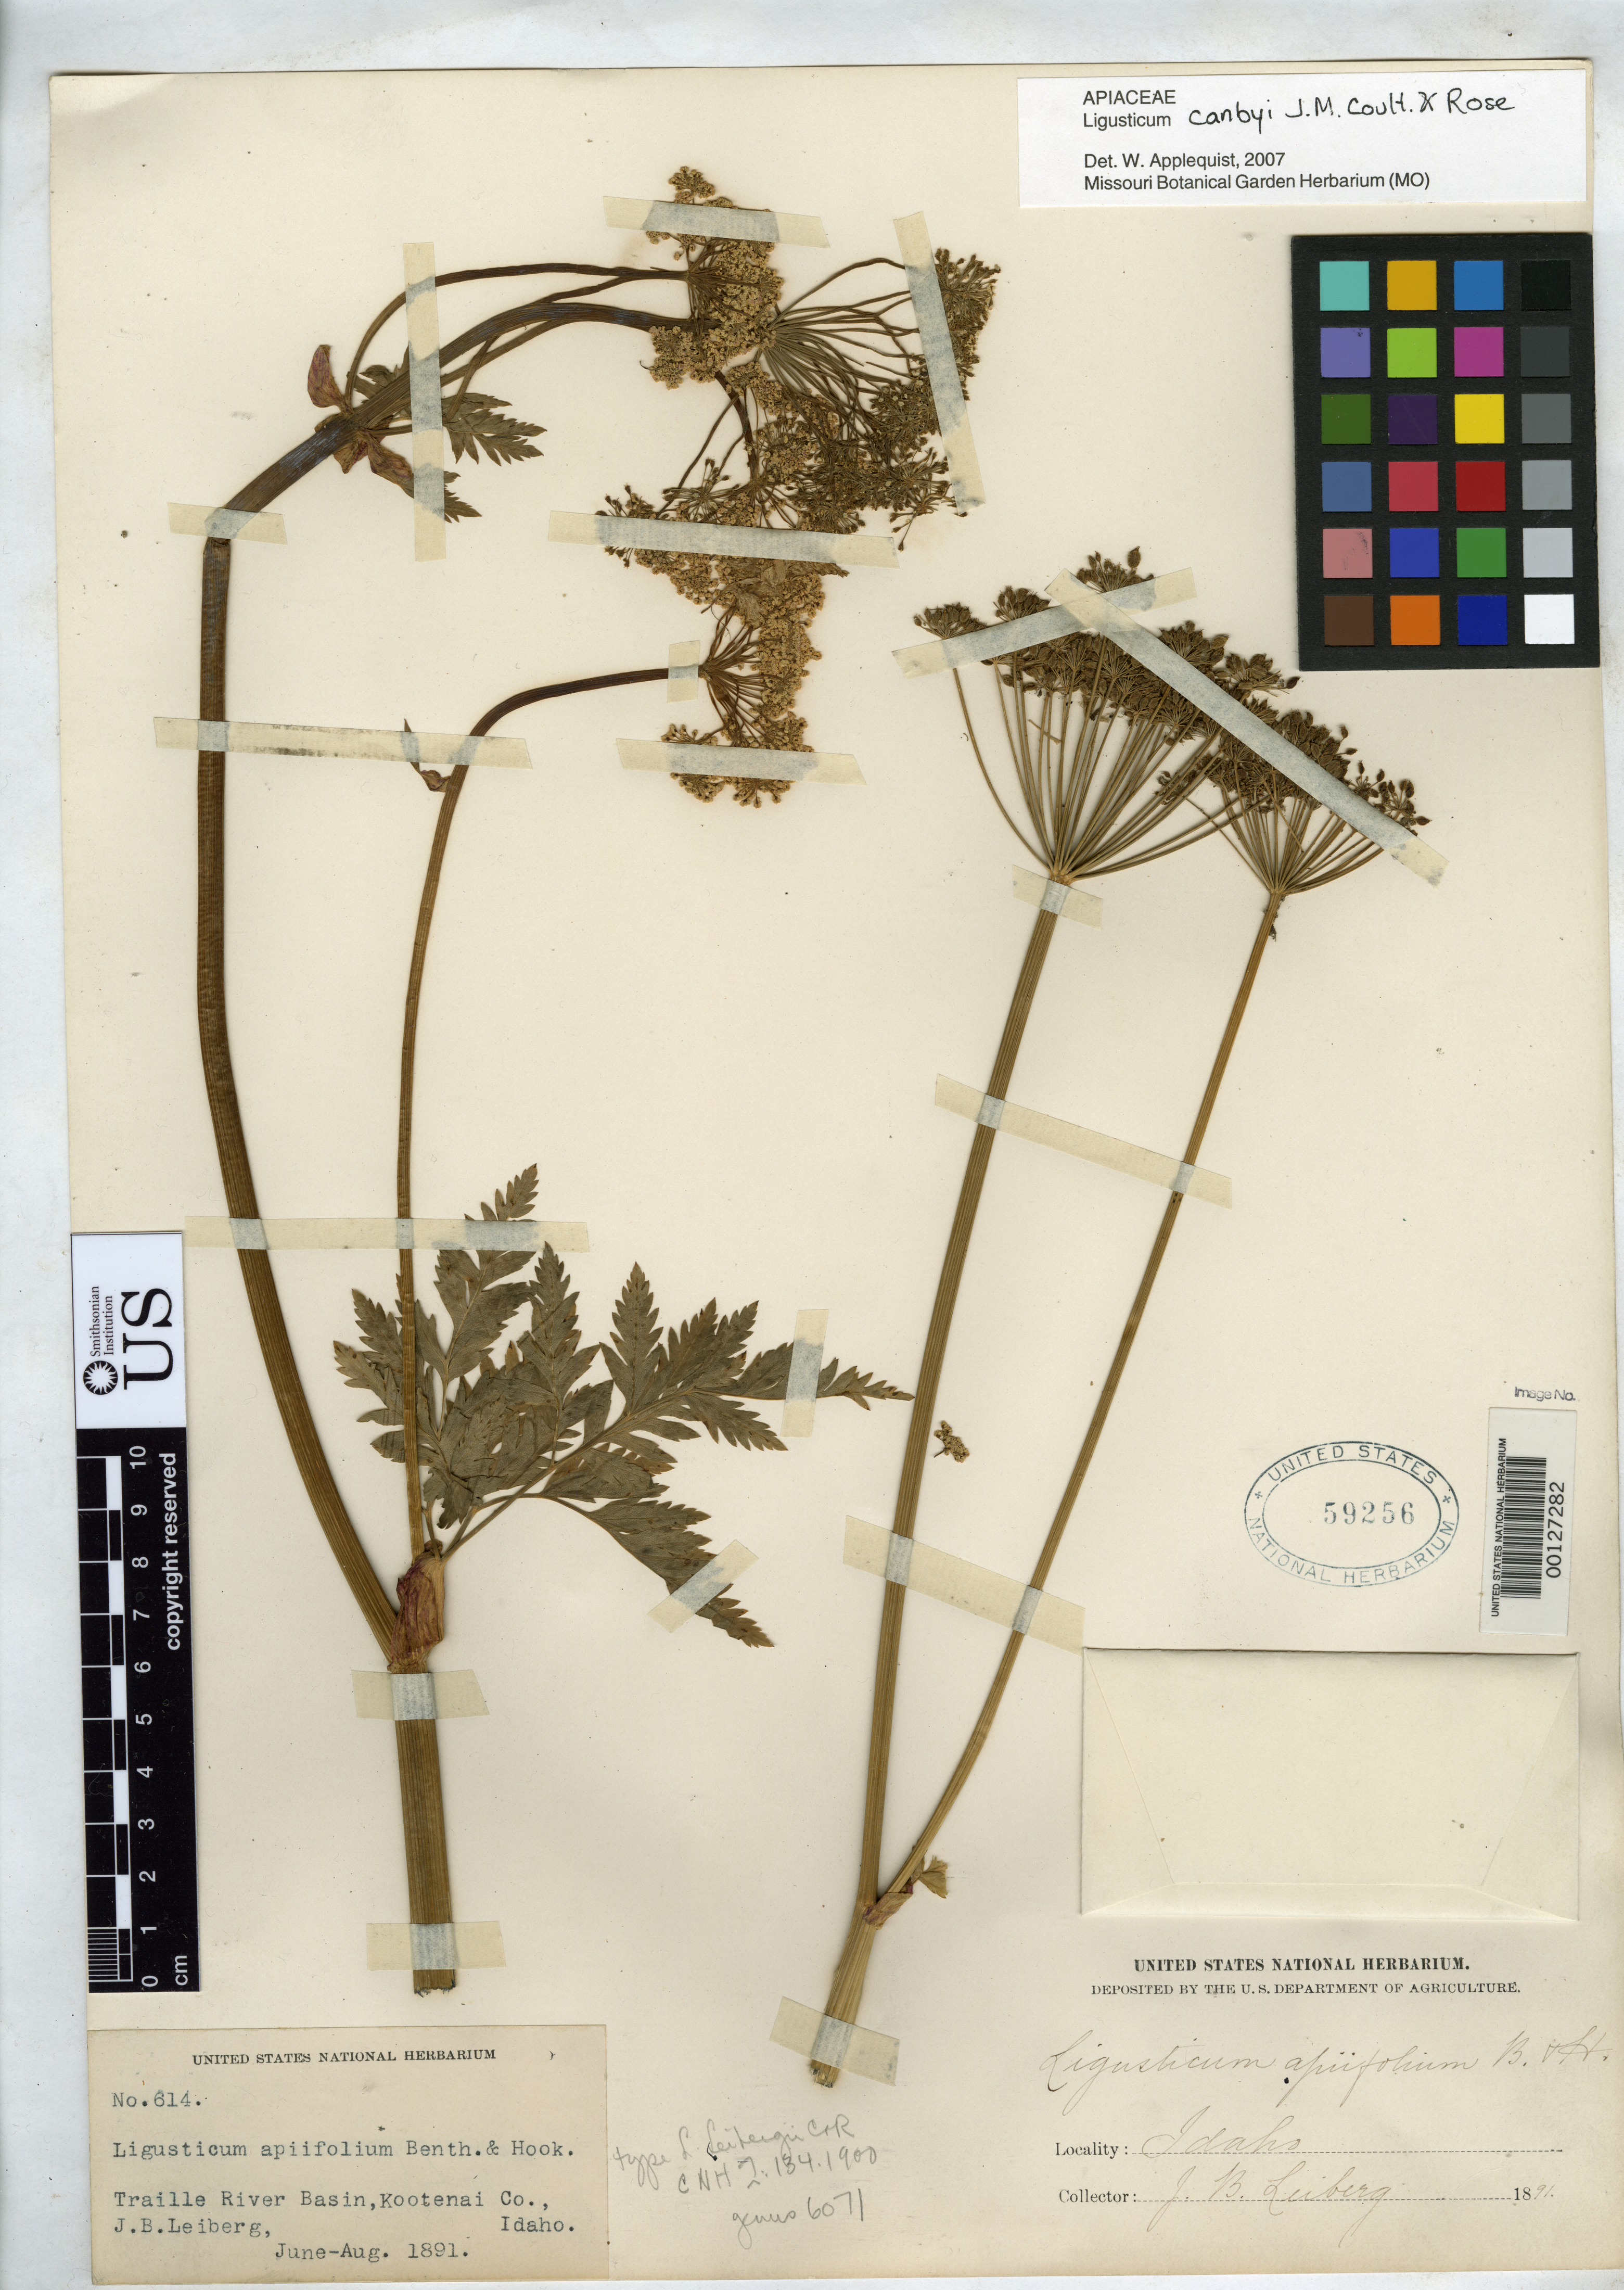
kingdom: Plantae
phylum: Tracheophyta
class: Magnoliopsida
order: Apiales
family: Apiaceae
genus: Ligusticum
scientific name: Ligusticum leibergii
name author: J.M. Coult. & Rose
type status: Holotype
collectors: J. Leiberg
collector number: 614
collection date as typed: Jun 1891 to -- Aug 1891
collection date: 1891-06/1891-08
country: United States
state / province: Idaho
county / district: Kootenai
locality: Trafile River Basin.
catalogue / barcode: US 59256